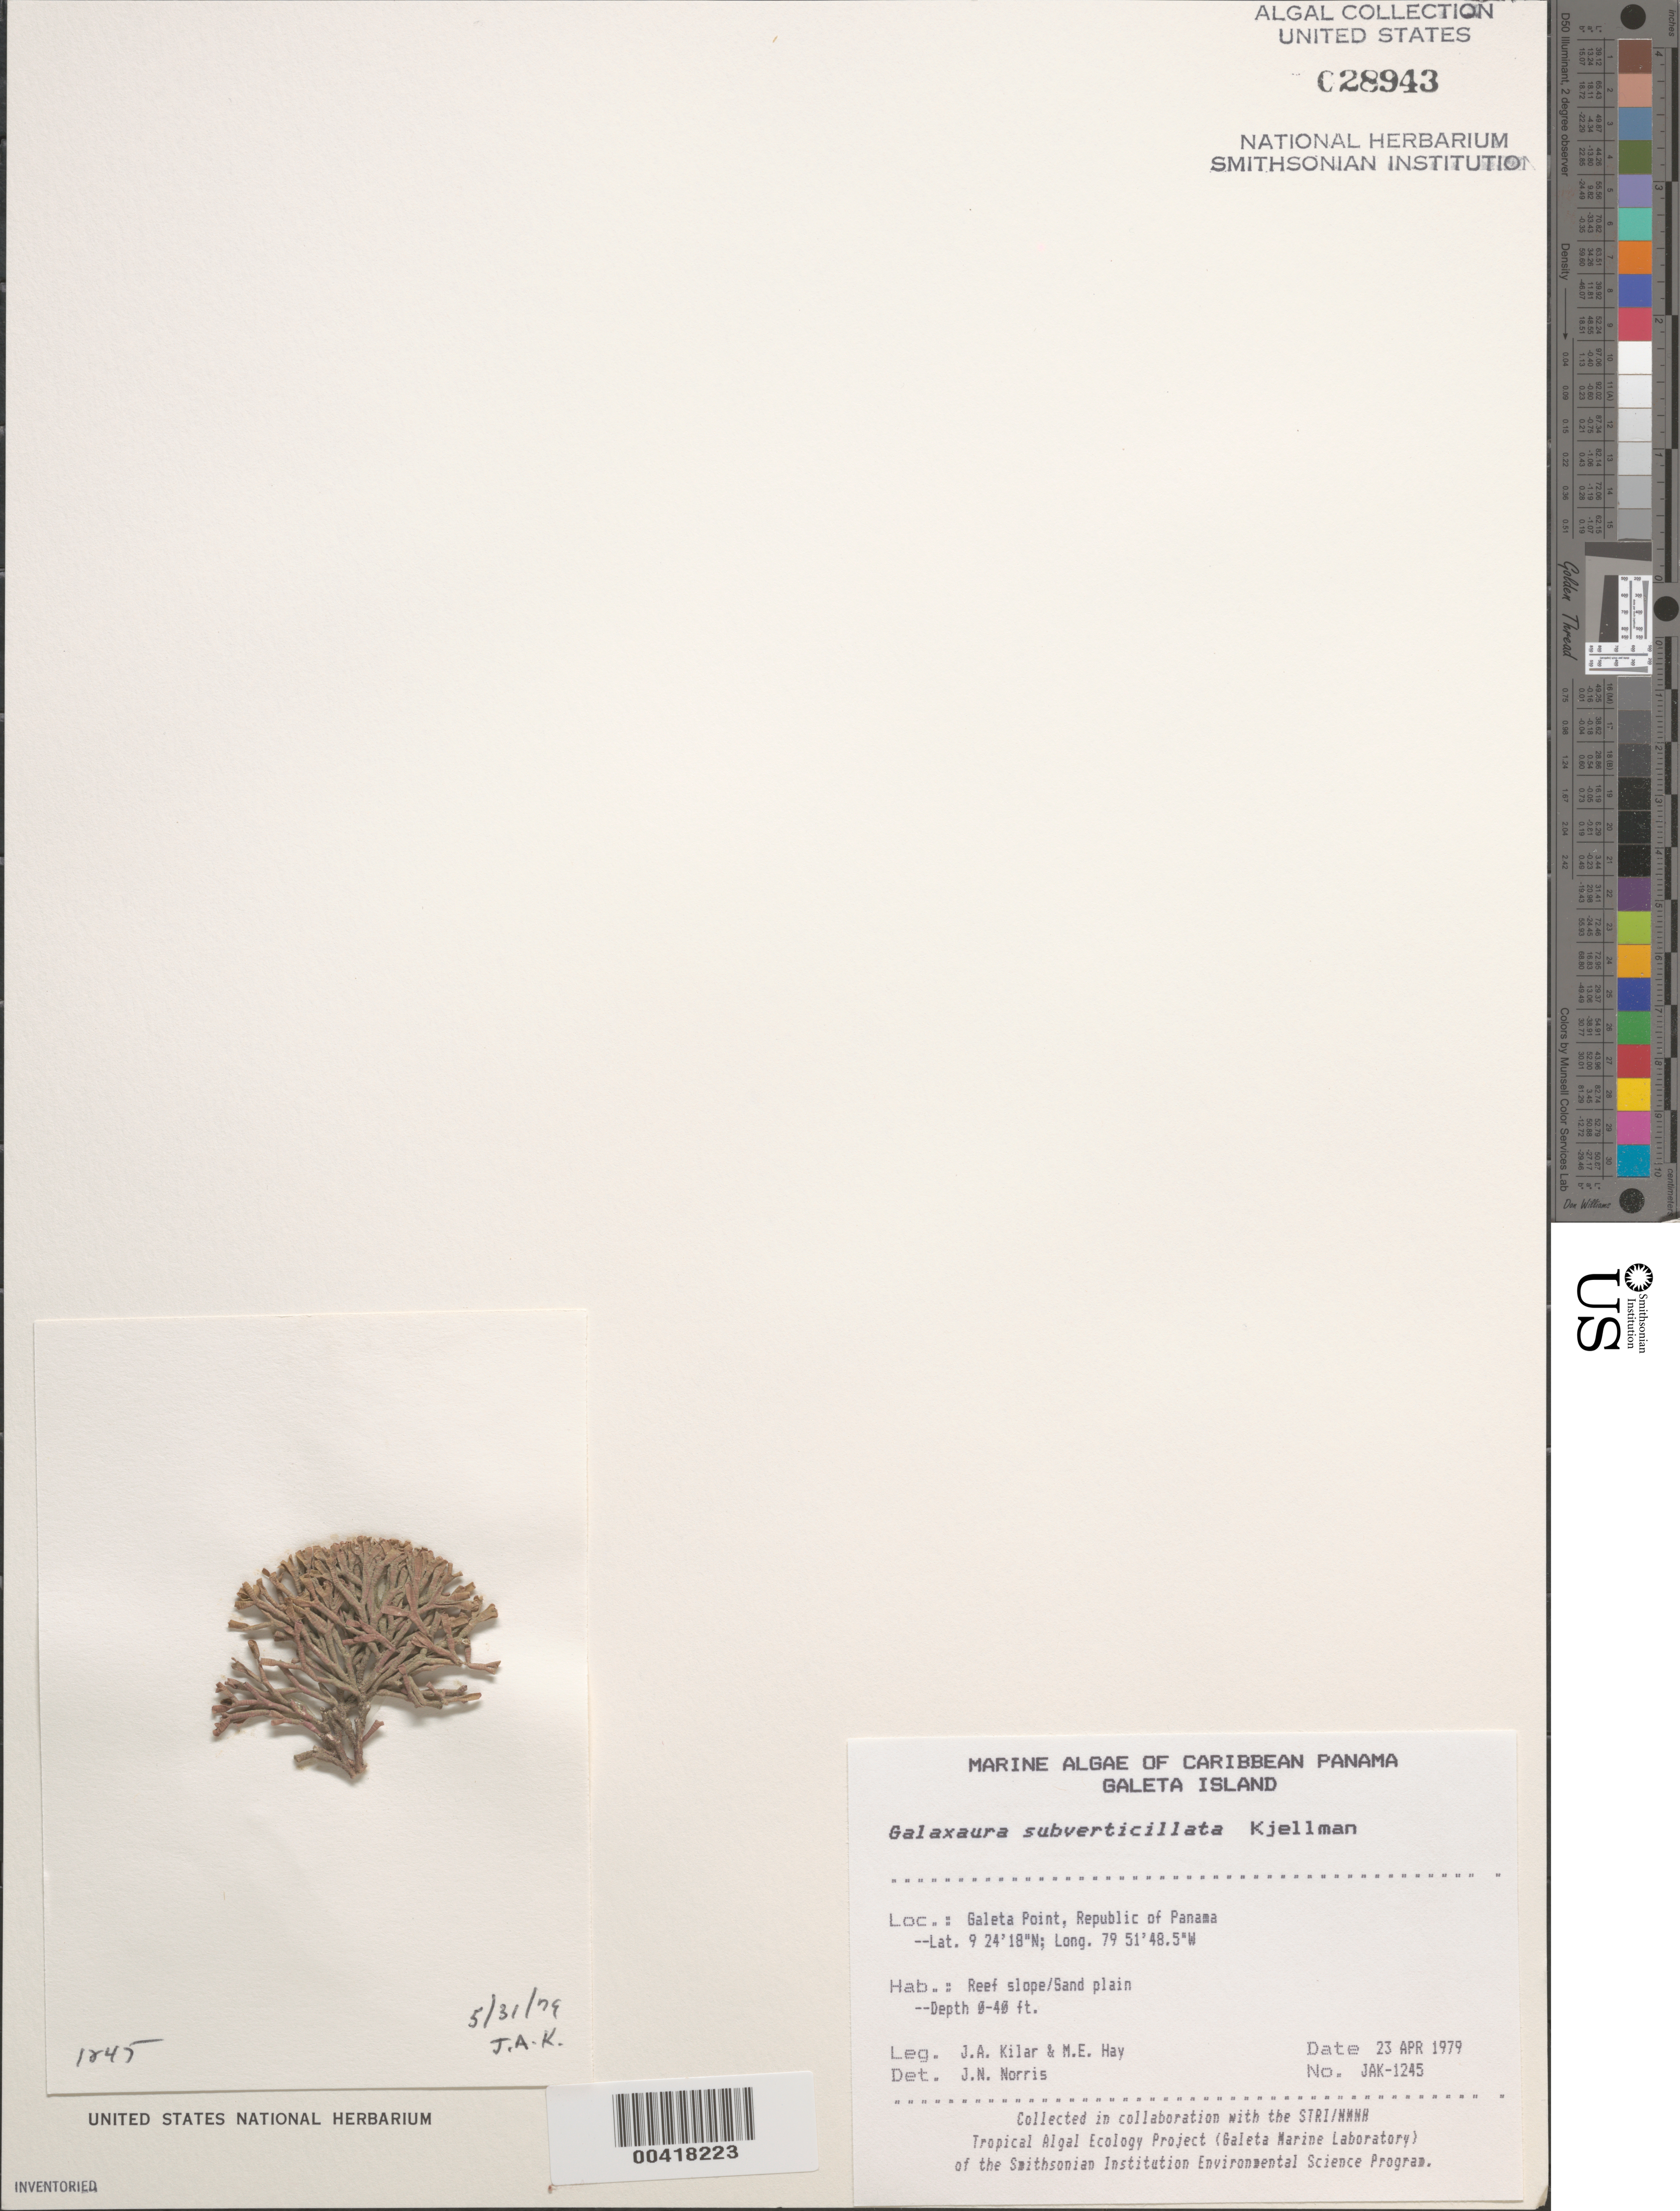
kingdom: Plantae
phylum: Rhodophyta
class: Florideophyceae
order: Nemaliales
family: Galaxauraceae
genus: Galaxaura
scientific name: Galaxaura rugosa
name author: (Ellis & Sol.) J.V.Lamouroux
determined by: Algae name updating Project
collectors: J. A. Kilar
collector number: JAK-1245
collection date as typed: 23 Apr 1979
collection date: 1979-04-23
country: Panama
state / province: Colón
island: Galeta Island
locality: Galeta Point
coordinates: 9 24' 18" N, 79 51' 48.5" W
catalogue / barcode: US 28943